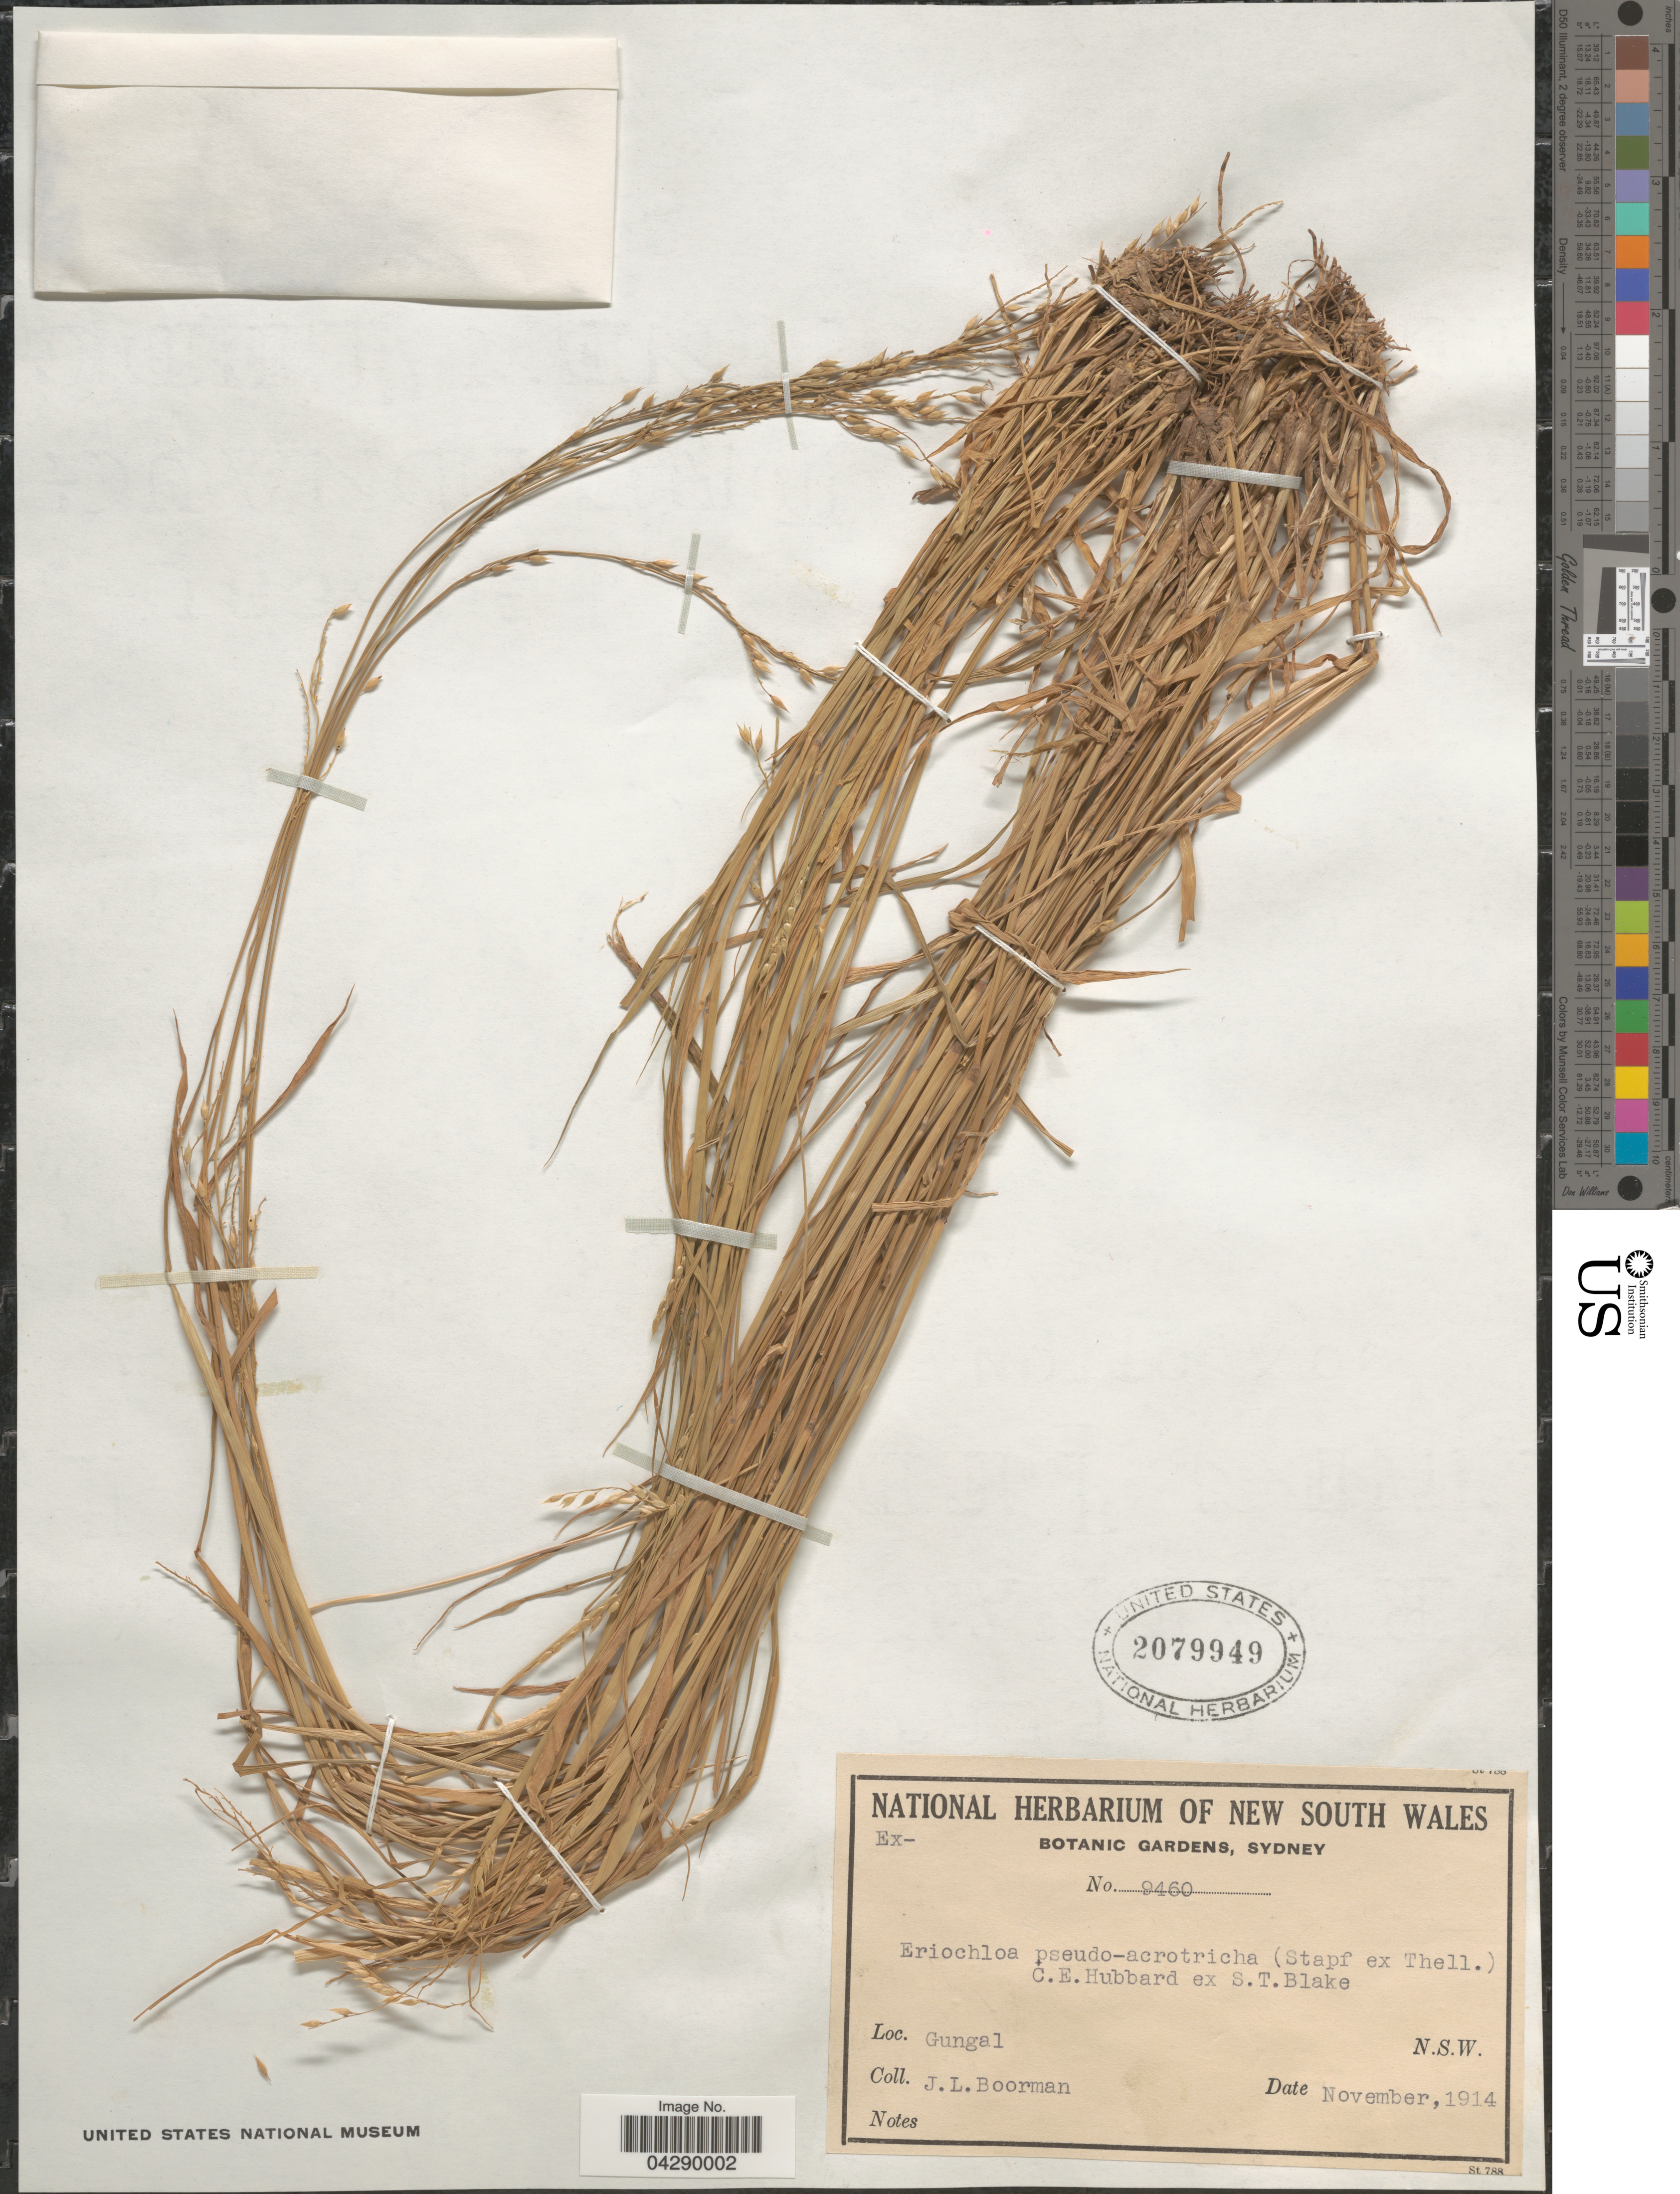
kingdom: Plantae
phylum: Tracheophyta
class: Liliopsida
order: Poales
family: Poaceae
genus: Eriochloa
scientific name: Eriochloa pseudoacrotricha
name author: (Stapf & Thell.) J.M. Black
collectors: J. Boorman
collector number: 9460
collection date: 1914-11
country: Australia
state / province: New South Wales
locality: Gungal.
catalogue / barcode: US 2079949